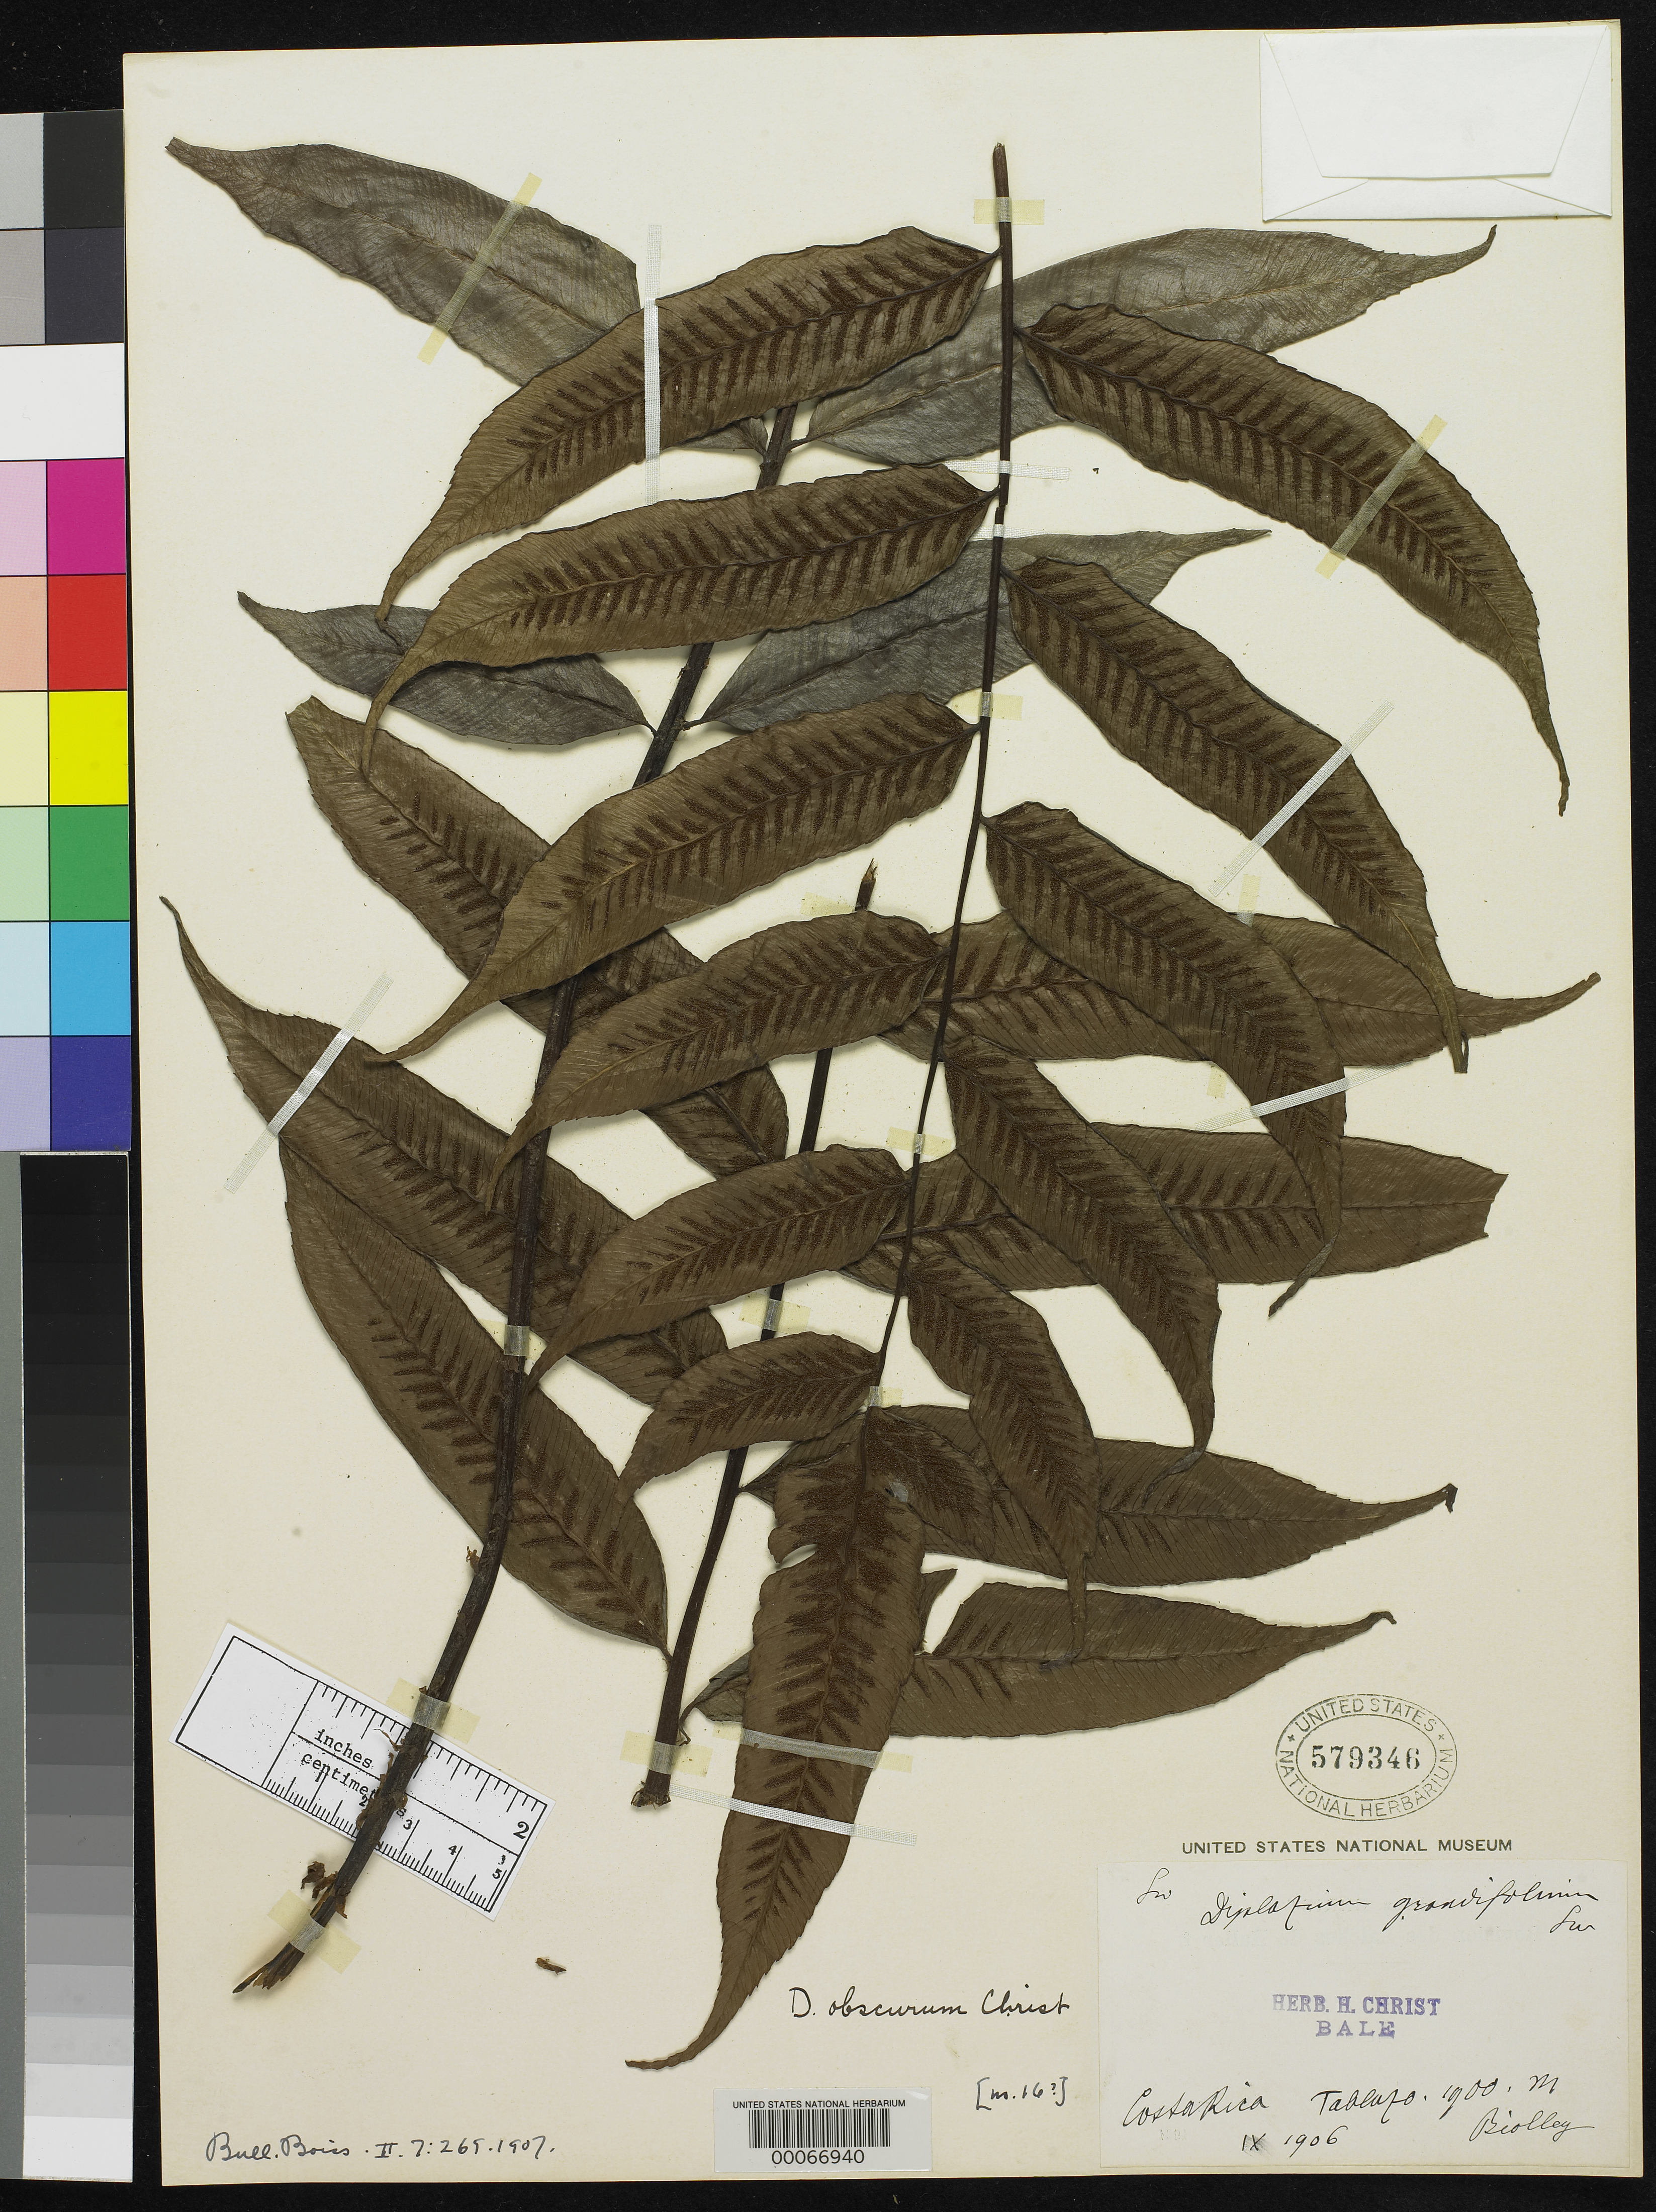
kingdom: Plantae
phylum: Tracheophyta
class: Polypodiopsida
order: Polypodiales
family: Athyriaceae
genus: Diplazium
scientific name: Diplazium obscurum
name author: Christ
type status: Type Collection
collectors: P. Biolley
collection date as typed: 01 Sep 1906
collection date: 1906-09-01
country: Costa Rica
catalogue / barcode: US 579346